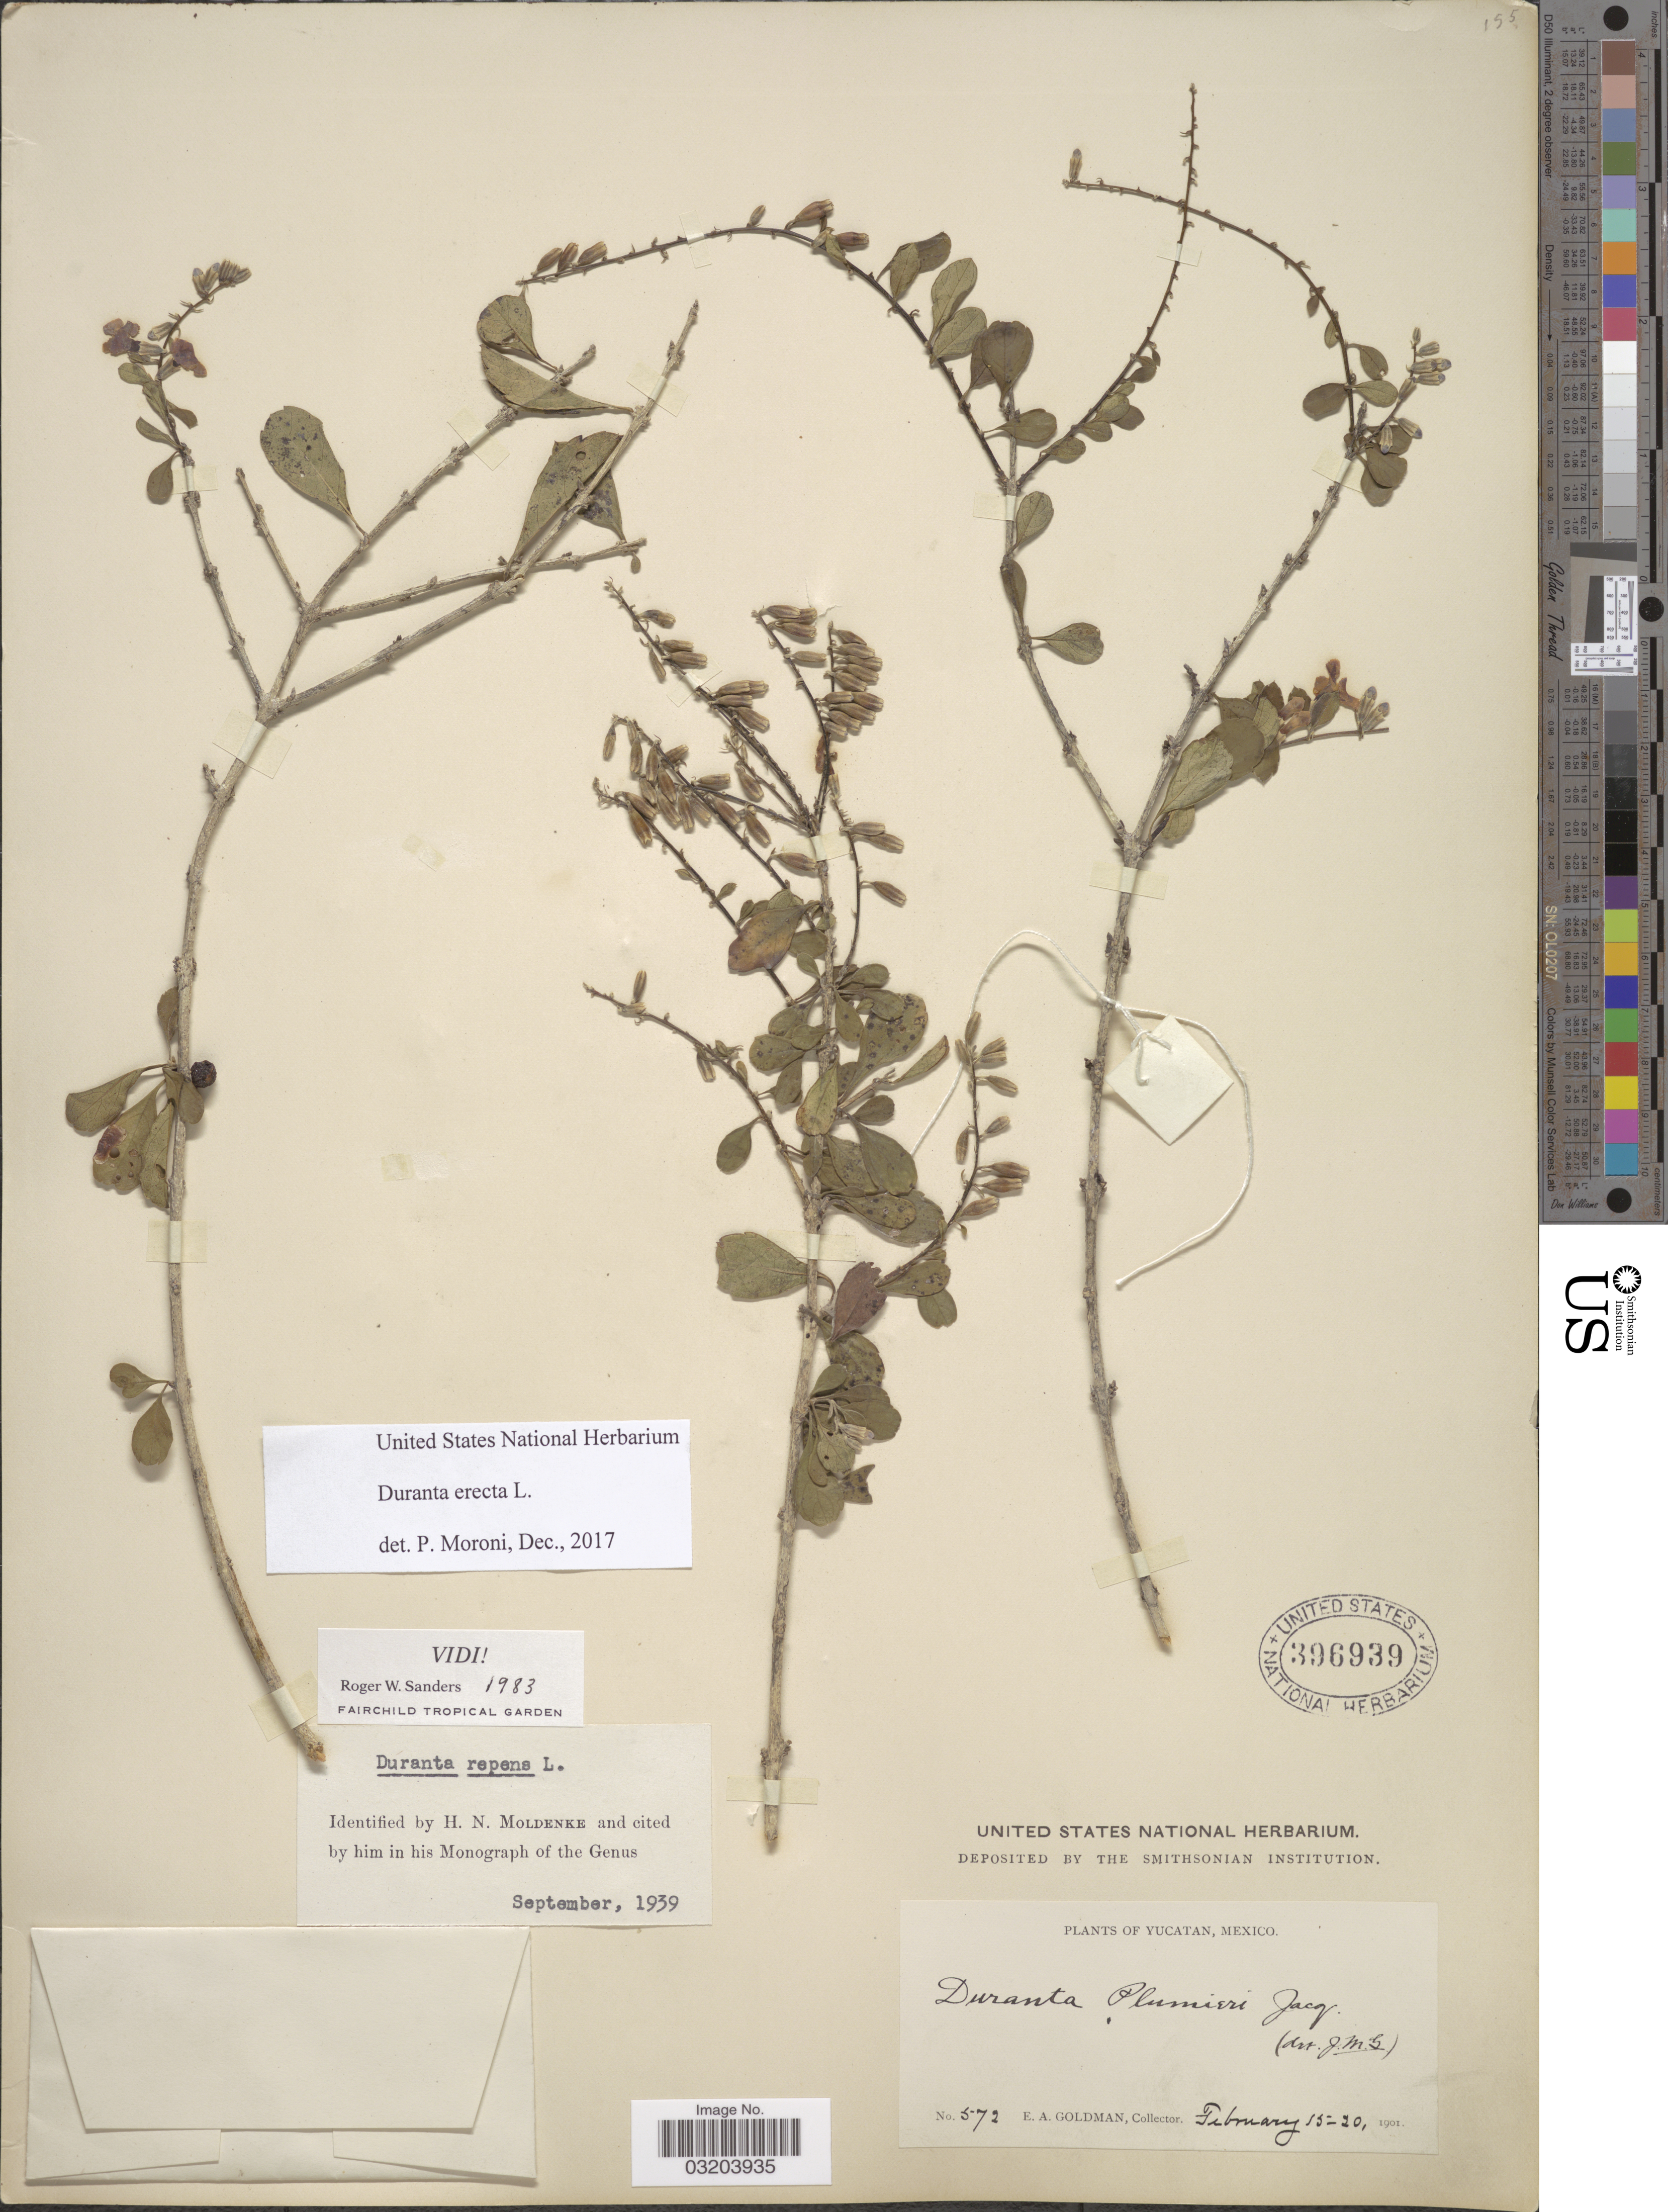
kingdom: Plantae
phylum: Tracheophyta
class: Magnoliopsida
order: Lamiales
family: Verbenaceae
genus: Duranta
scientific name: Duranta erecta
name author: L.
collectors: E. A. Goldman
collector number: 572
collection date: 1901-02-15/1901-02-20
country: Mexico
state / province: Yucatán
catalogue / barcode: US 396939